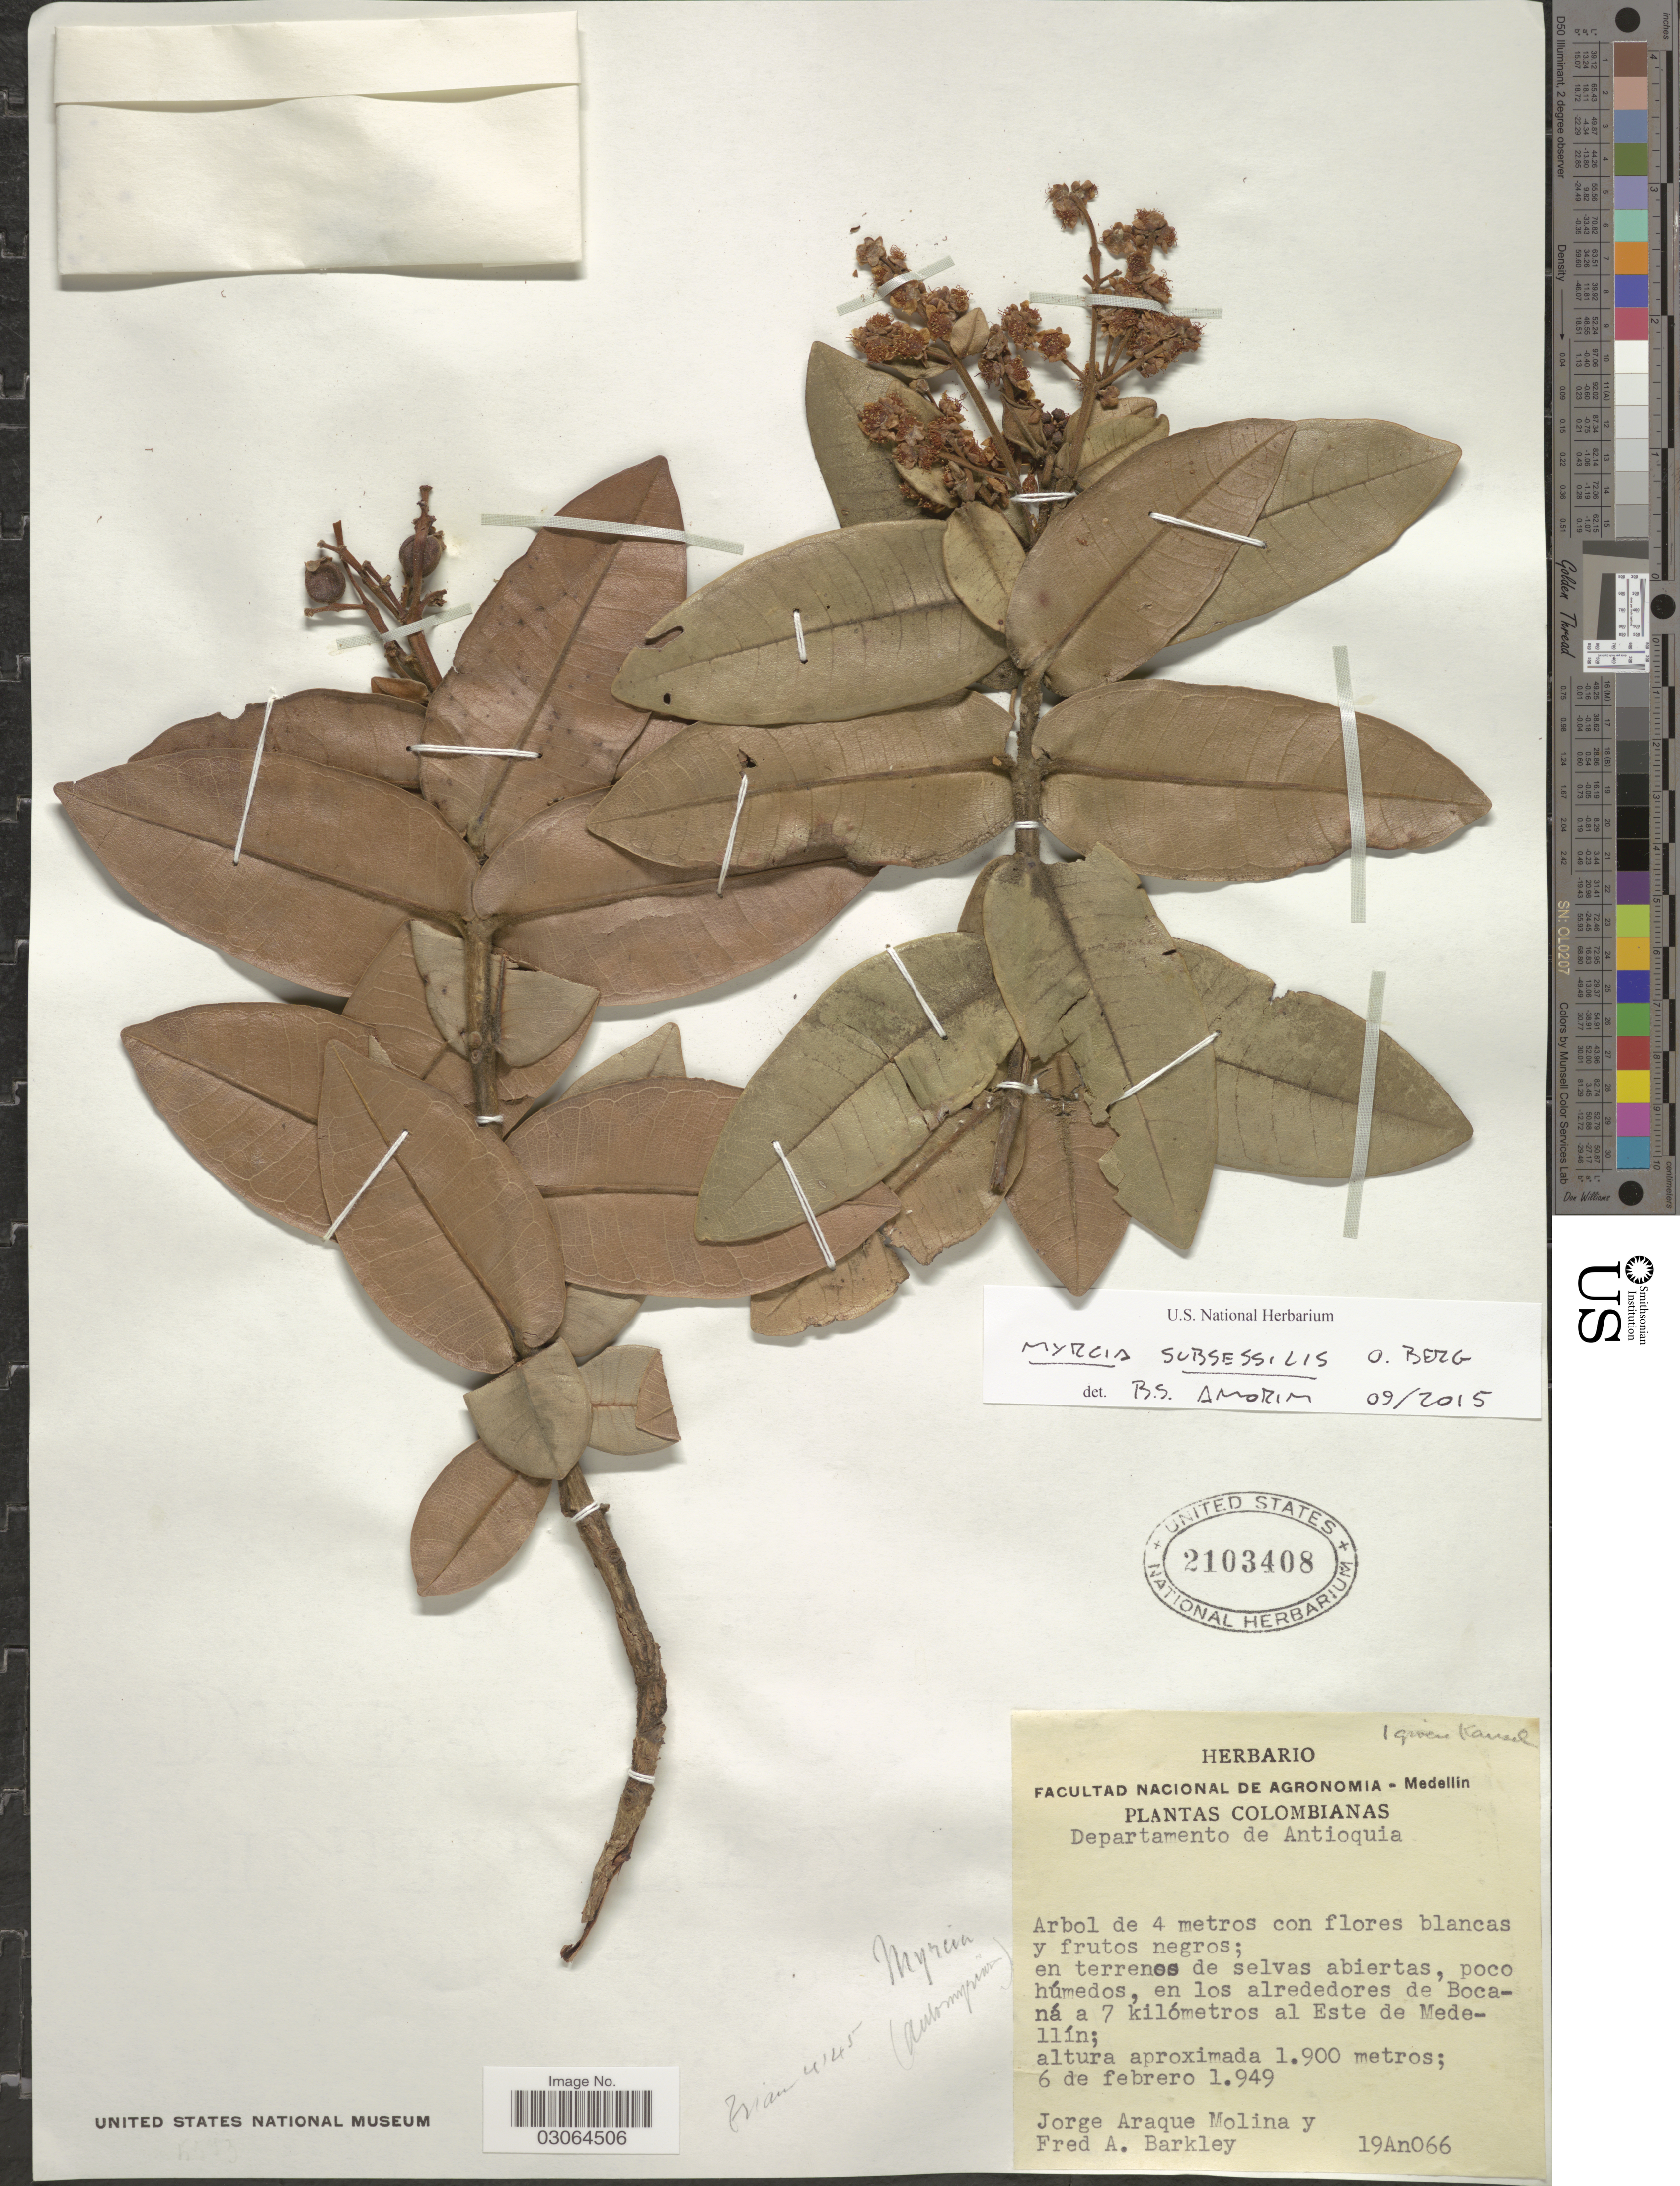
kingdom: Plantae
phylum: Tracheophyta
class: Magnoliopsida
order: Myrtales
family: Myrtaceae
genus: Myrcia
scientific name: Myrcia subsessilis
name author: O. Berg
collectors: J. A. Molina & F. A. Barkley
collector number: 19An066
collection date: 1949-02-06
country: Colombia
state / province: Antioquia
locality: Departamento de Antioquia, en los alrededores de Bocaná a 7 kilómetros al Este de Medellín.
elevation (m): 1900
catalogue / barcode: US 2103408